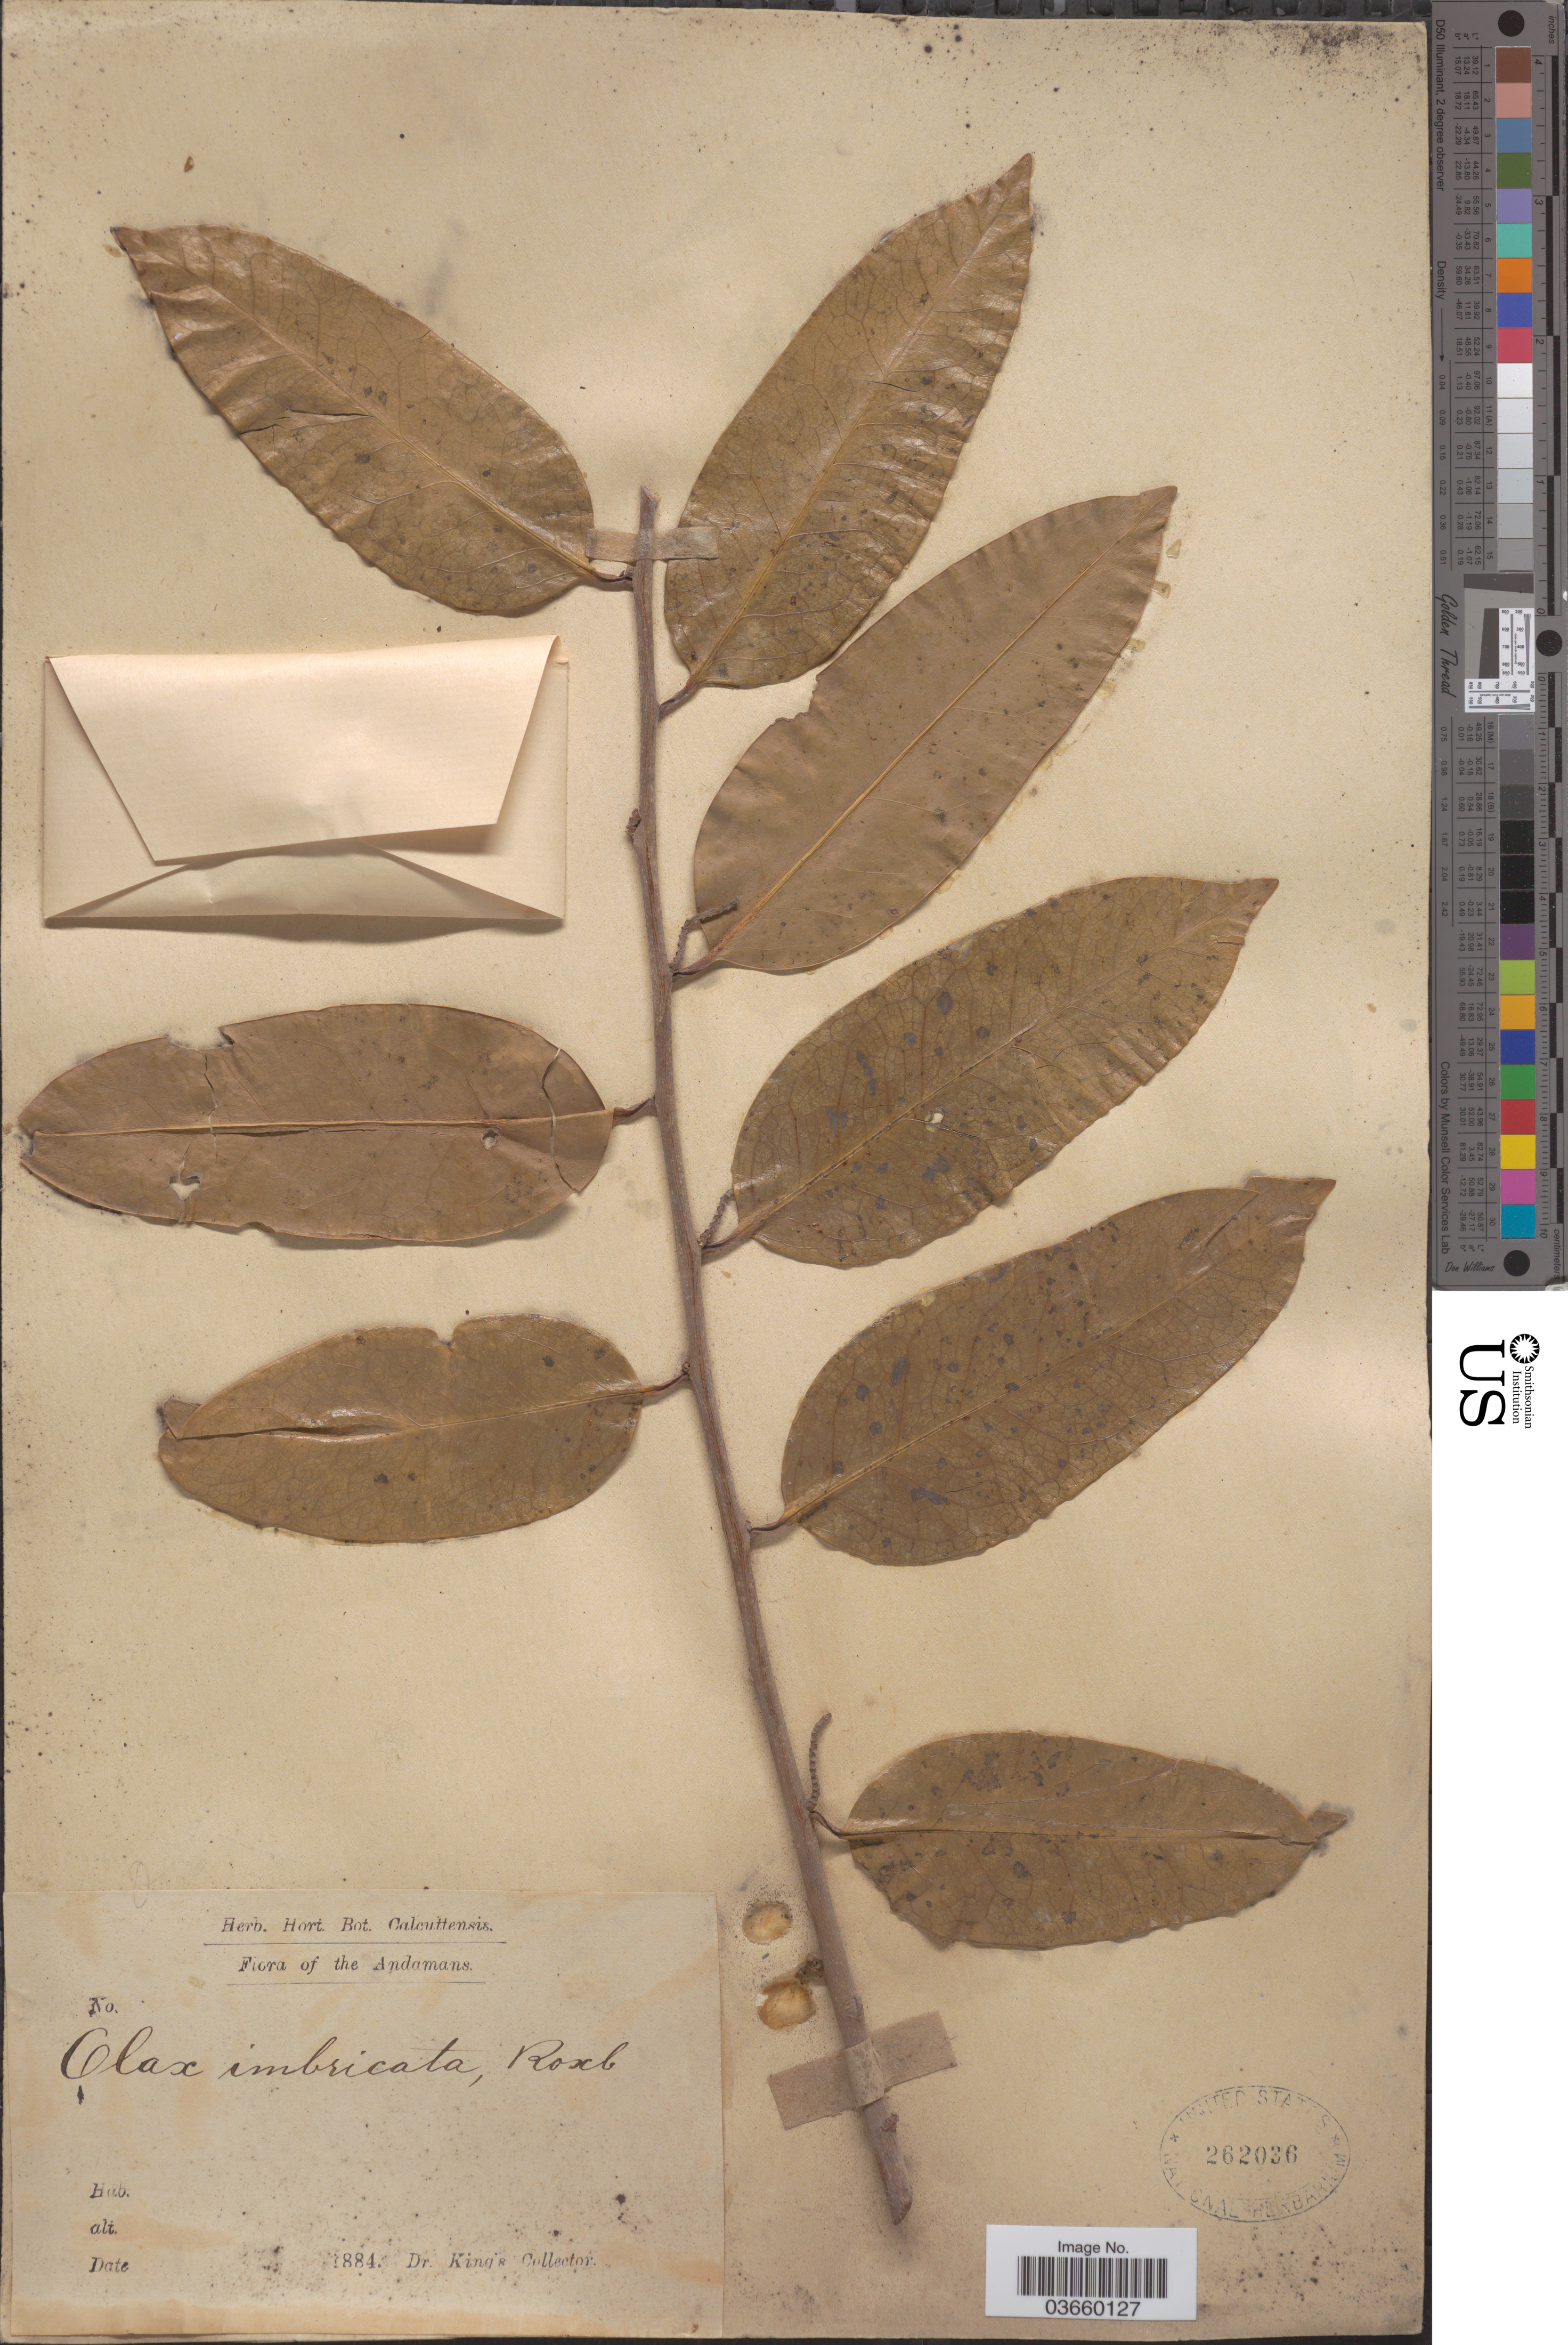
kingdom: Plantae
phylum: Tracheophyta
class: Magnoliopsida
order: Santalales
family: Olacaceae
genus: Olax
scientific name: Olax imbricata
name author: Roxb.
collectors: Dr. King's collector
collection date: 1884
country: India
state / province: Andaman and Nicobar Islands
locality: Andamans.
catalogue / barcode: US 262036